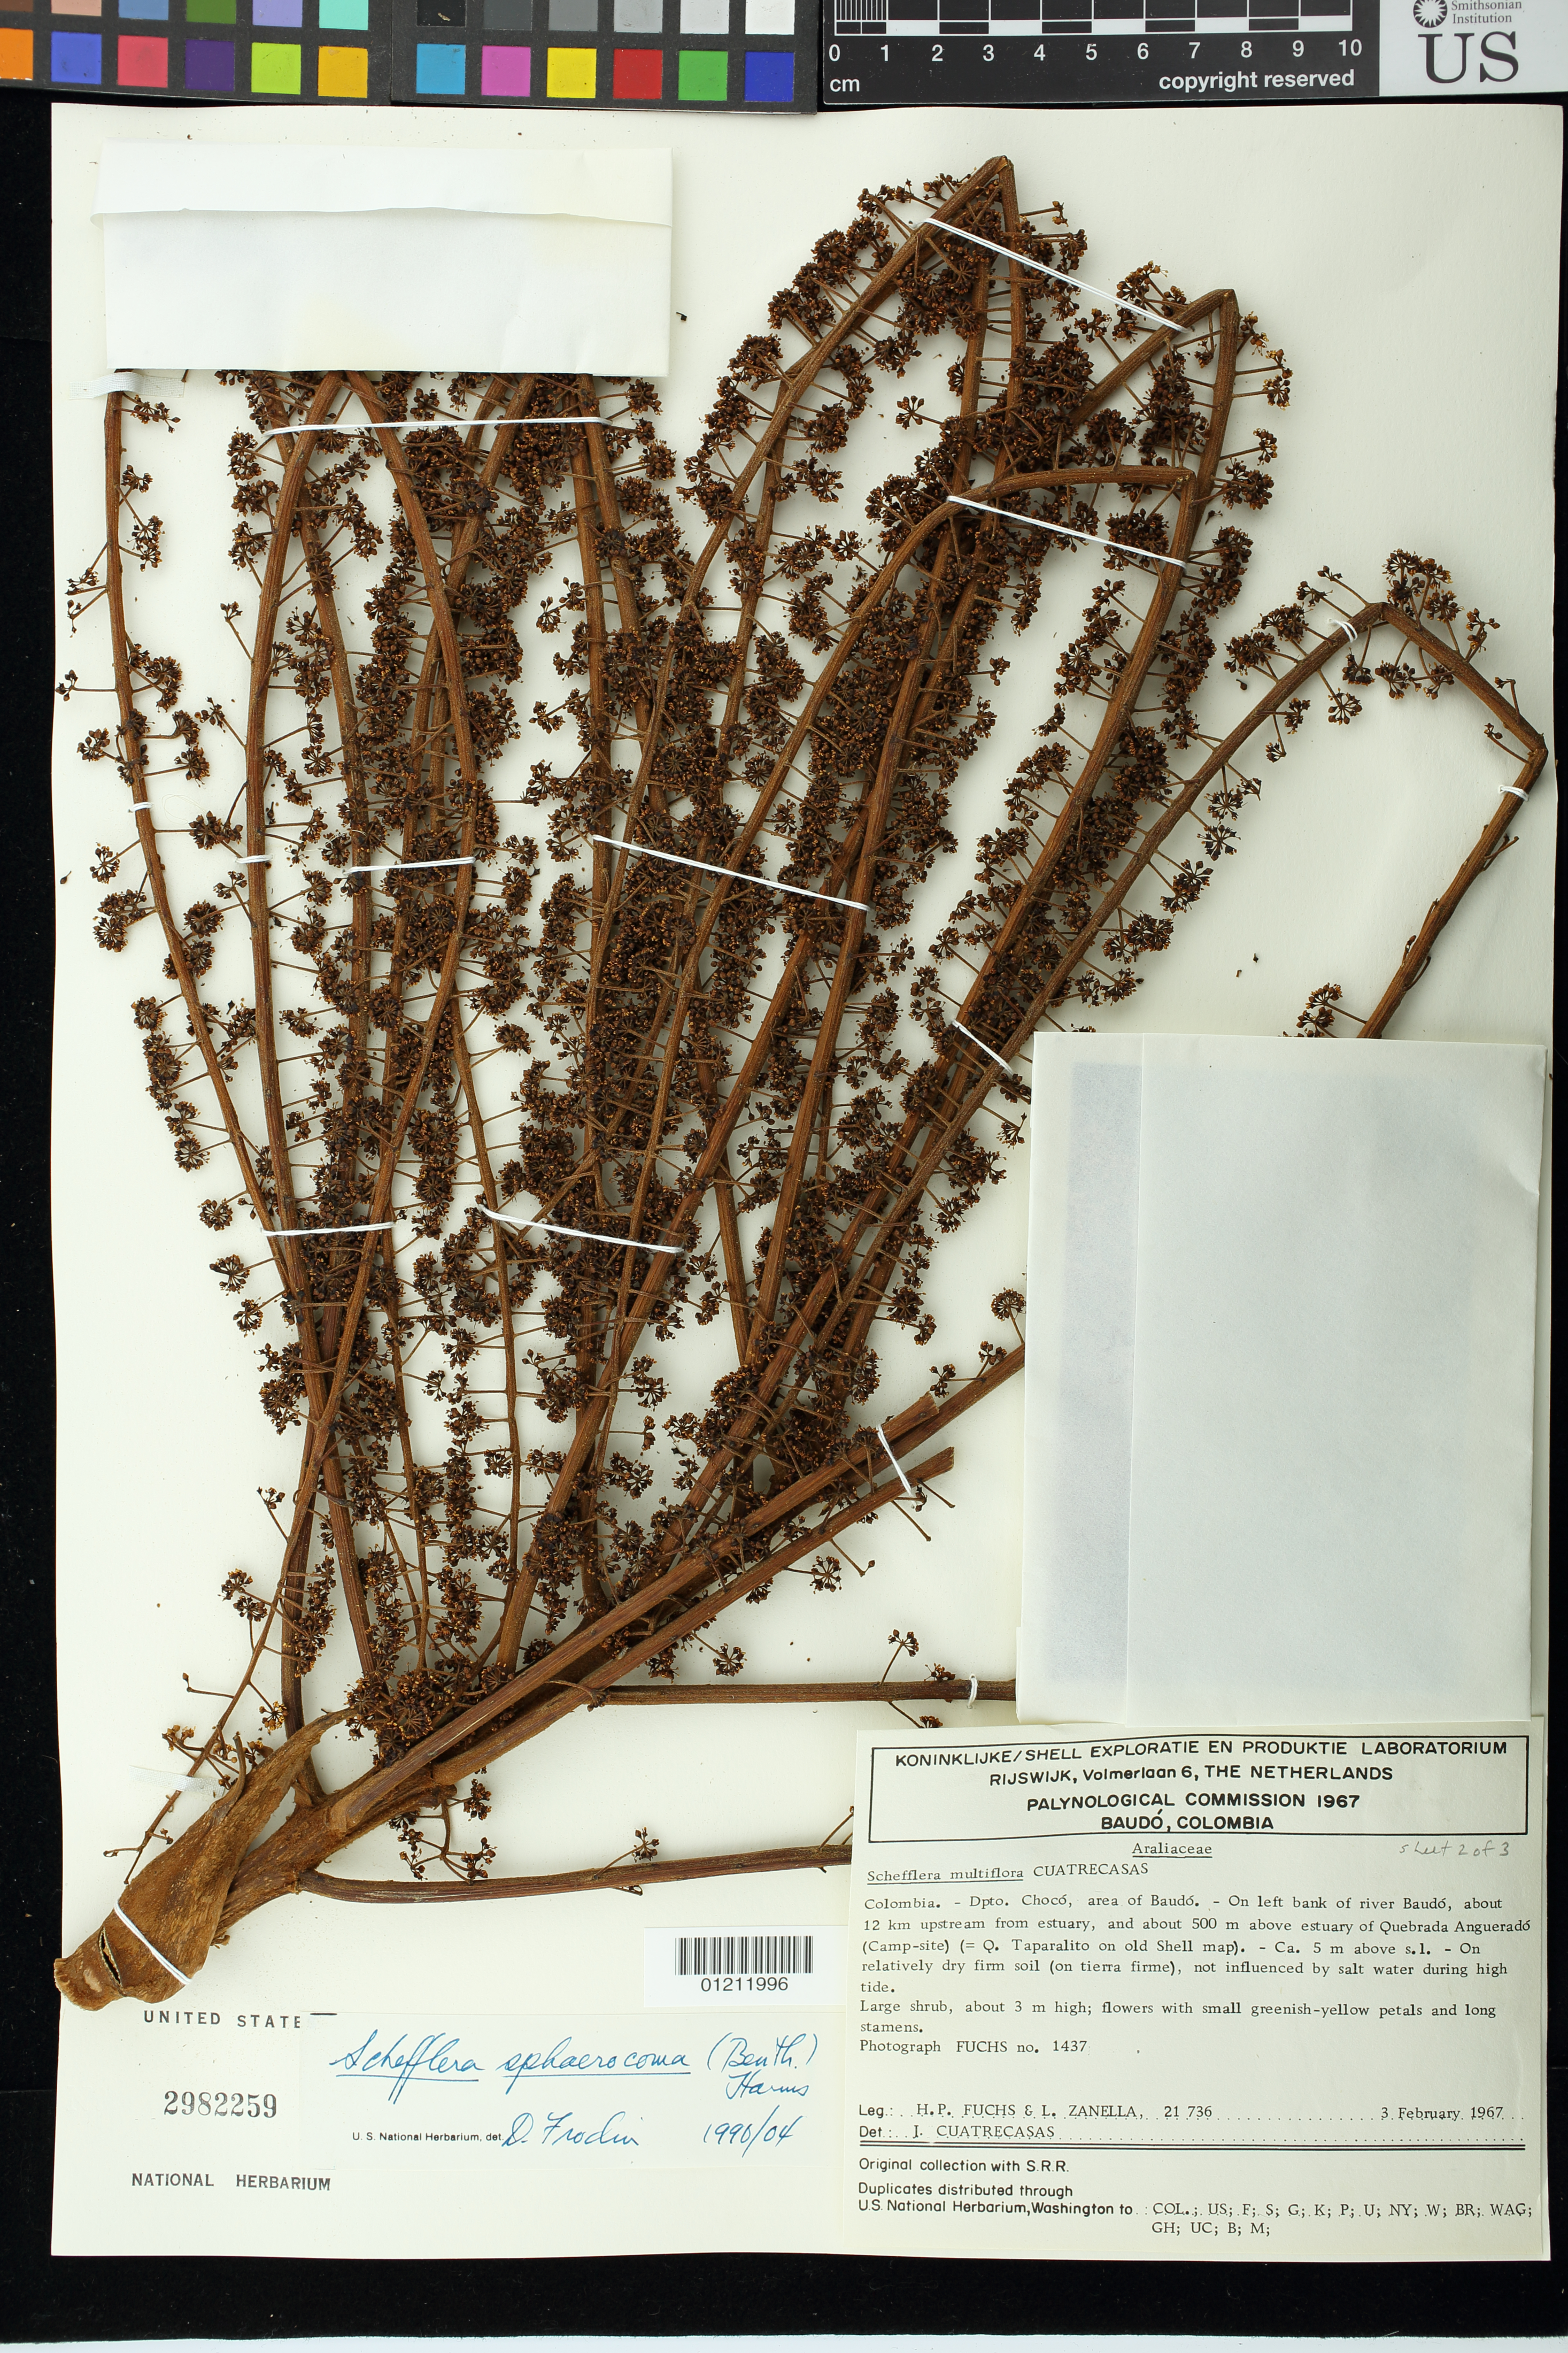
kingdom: Plantae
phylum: Tracheophyta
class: Magnoliopsida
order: Apiales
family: Araliaceae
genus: Schefflera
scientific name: Schefflera sphaerocoma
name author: (Benth.) Harms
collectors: H. P. Fuchs & L. Zanella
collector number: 21736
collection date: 1967-02-03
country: Colombia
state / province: Choco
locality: Dpto. Chocó, area of Baudo - On left bank of river Baudo, about 12 km upstream from estuary, and about 500 m above estuary of Quebrada Anguerado (Camp-site) (= Q. Taparalito on old Shell map).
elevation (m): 5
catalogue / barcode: US 2982259